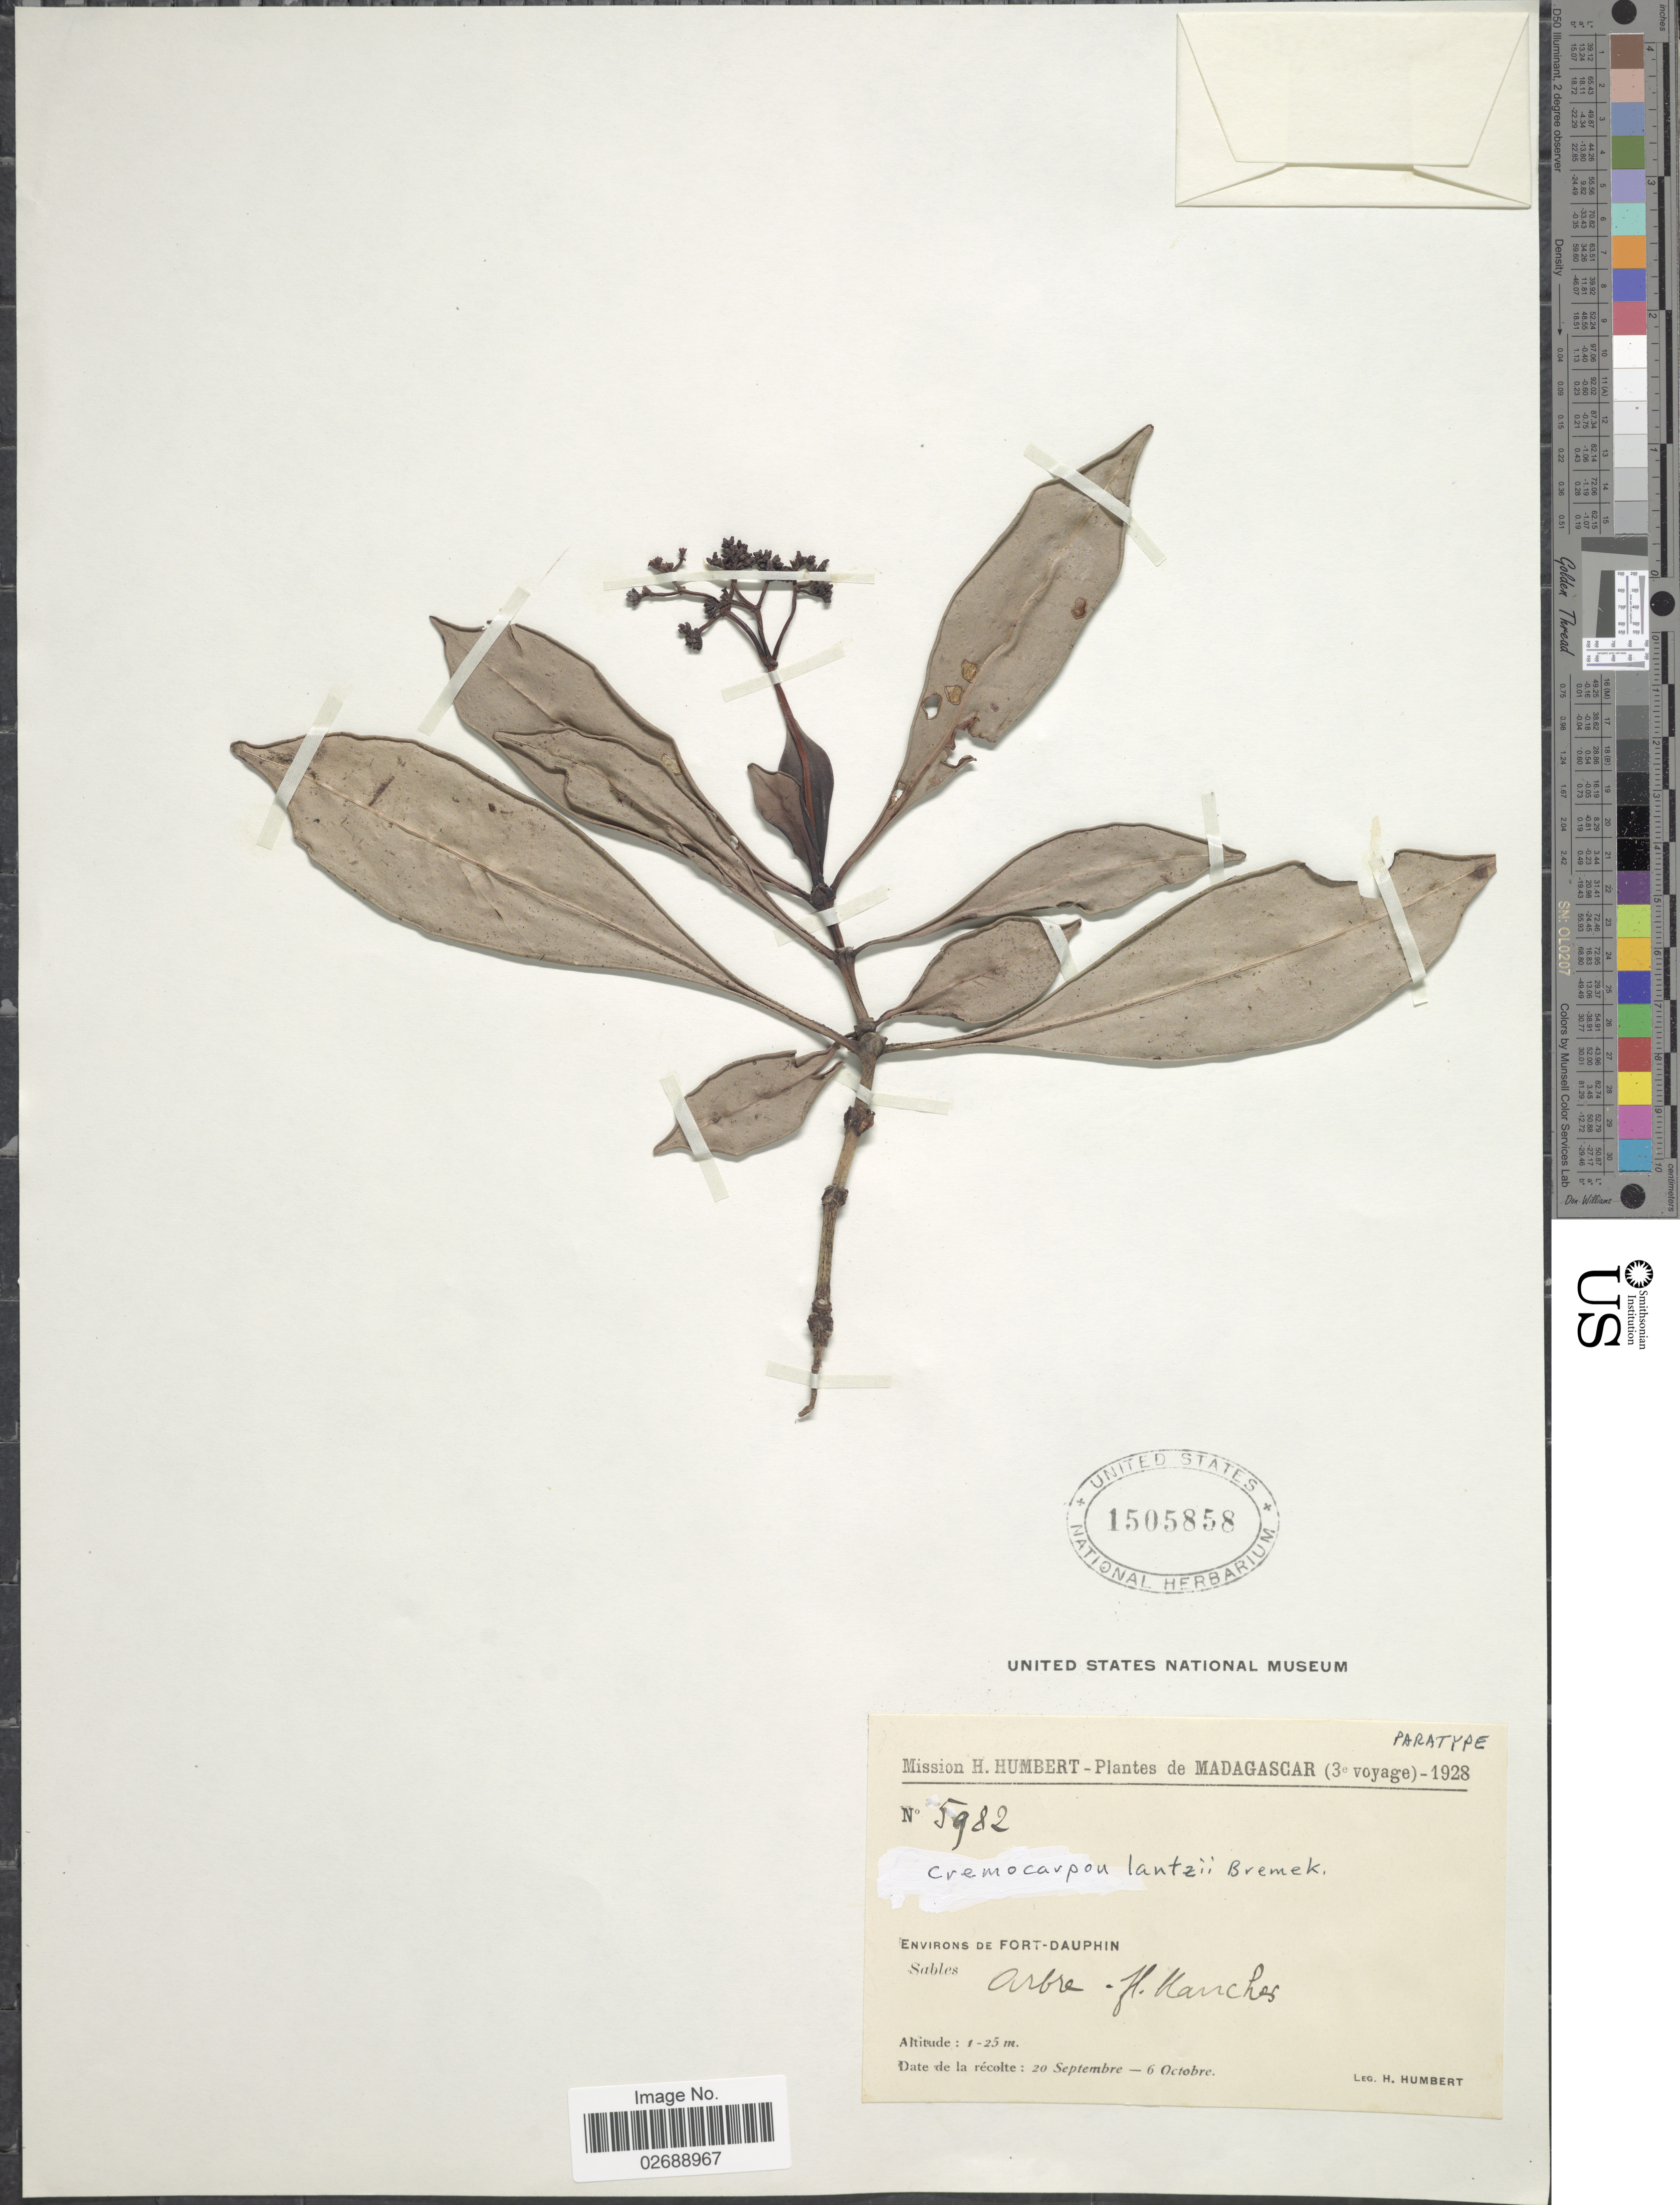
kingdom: Plantae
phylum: Tracheophyta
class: Magnoliopsida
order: Gentianales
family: Rubiaceae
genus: Cremocarpon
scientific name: Cremocarpon lantzii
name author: Bremek.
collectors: H. Humbert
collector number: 5982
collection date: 1928-09-20/1928-10-06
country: Madagascar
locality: Environs de Fort-Dauphin Sables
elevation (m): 1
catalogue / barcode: US 1505858